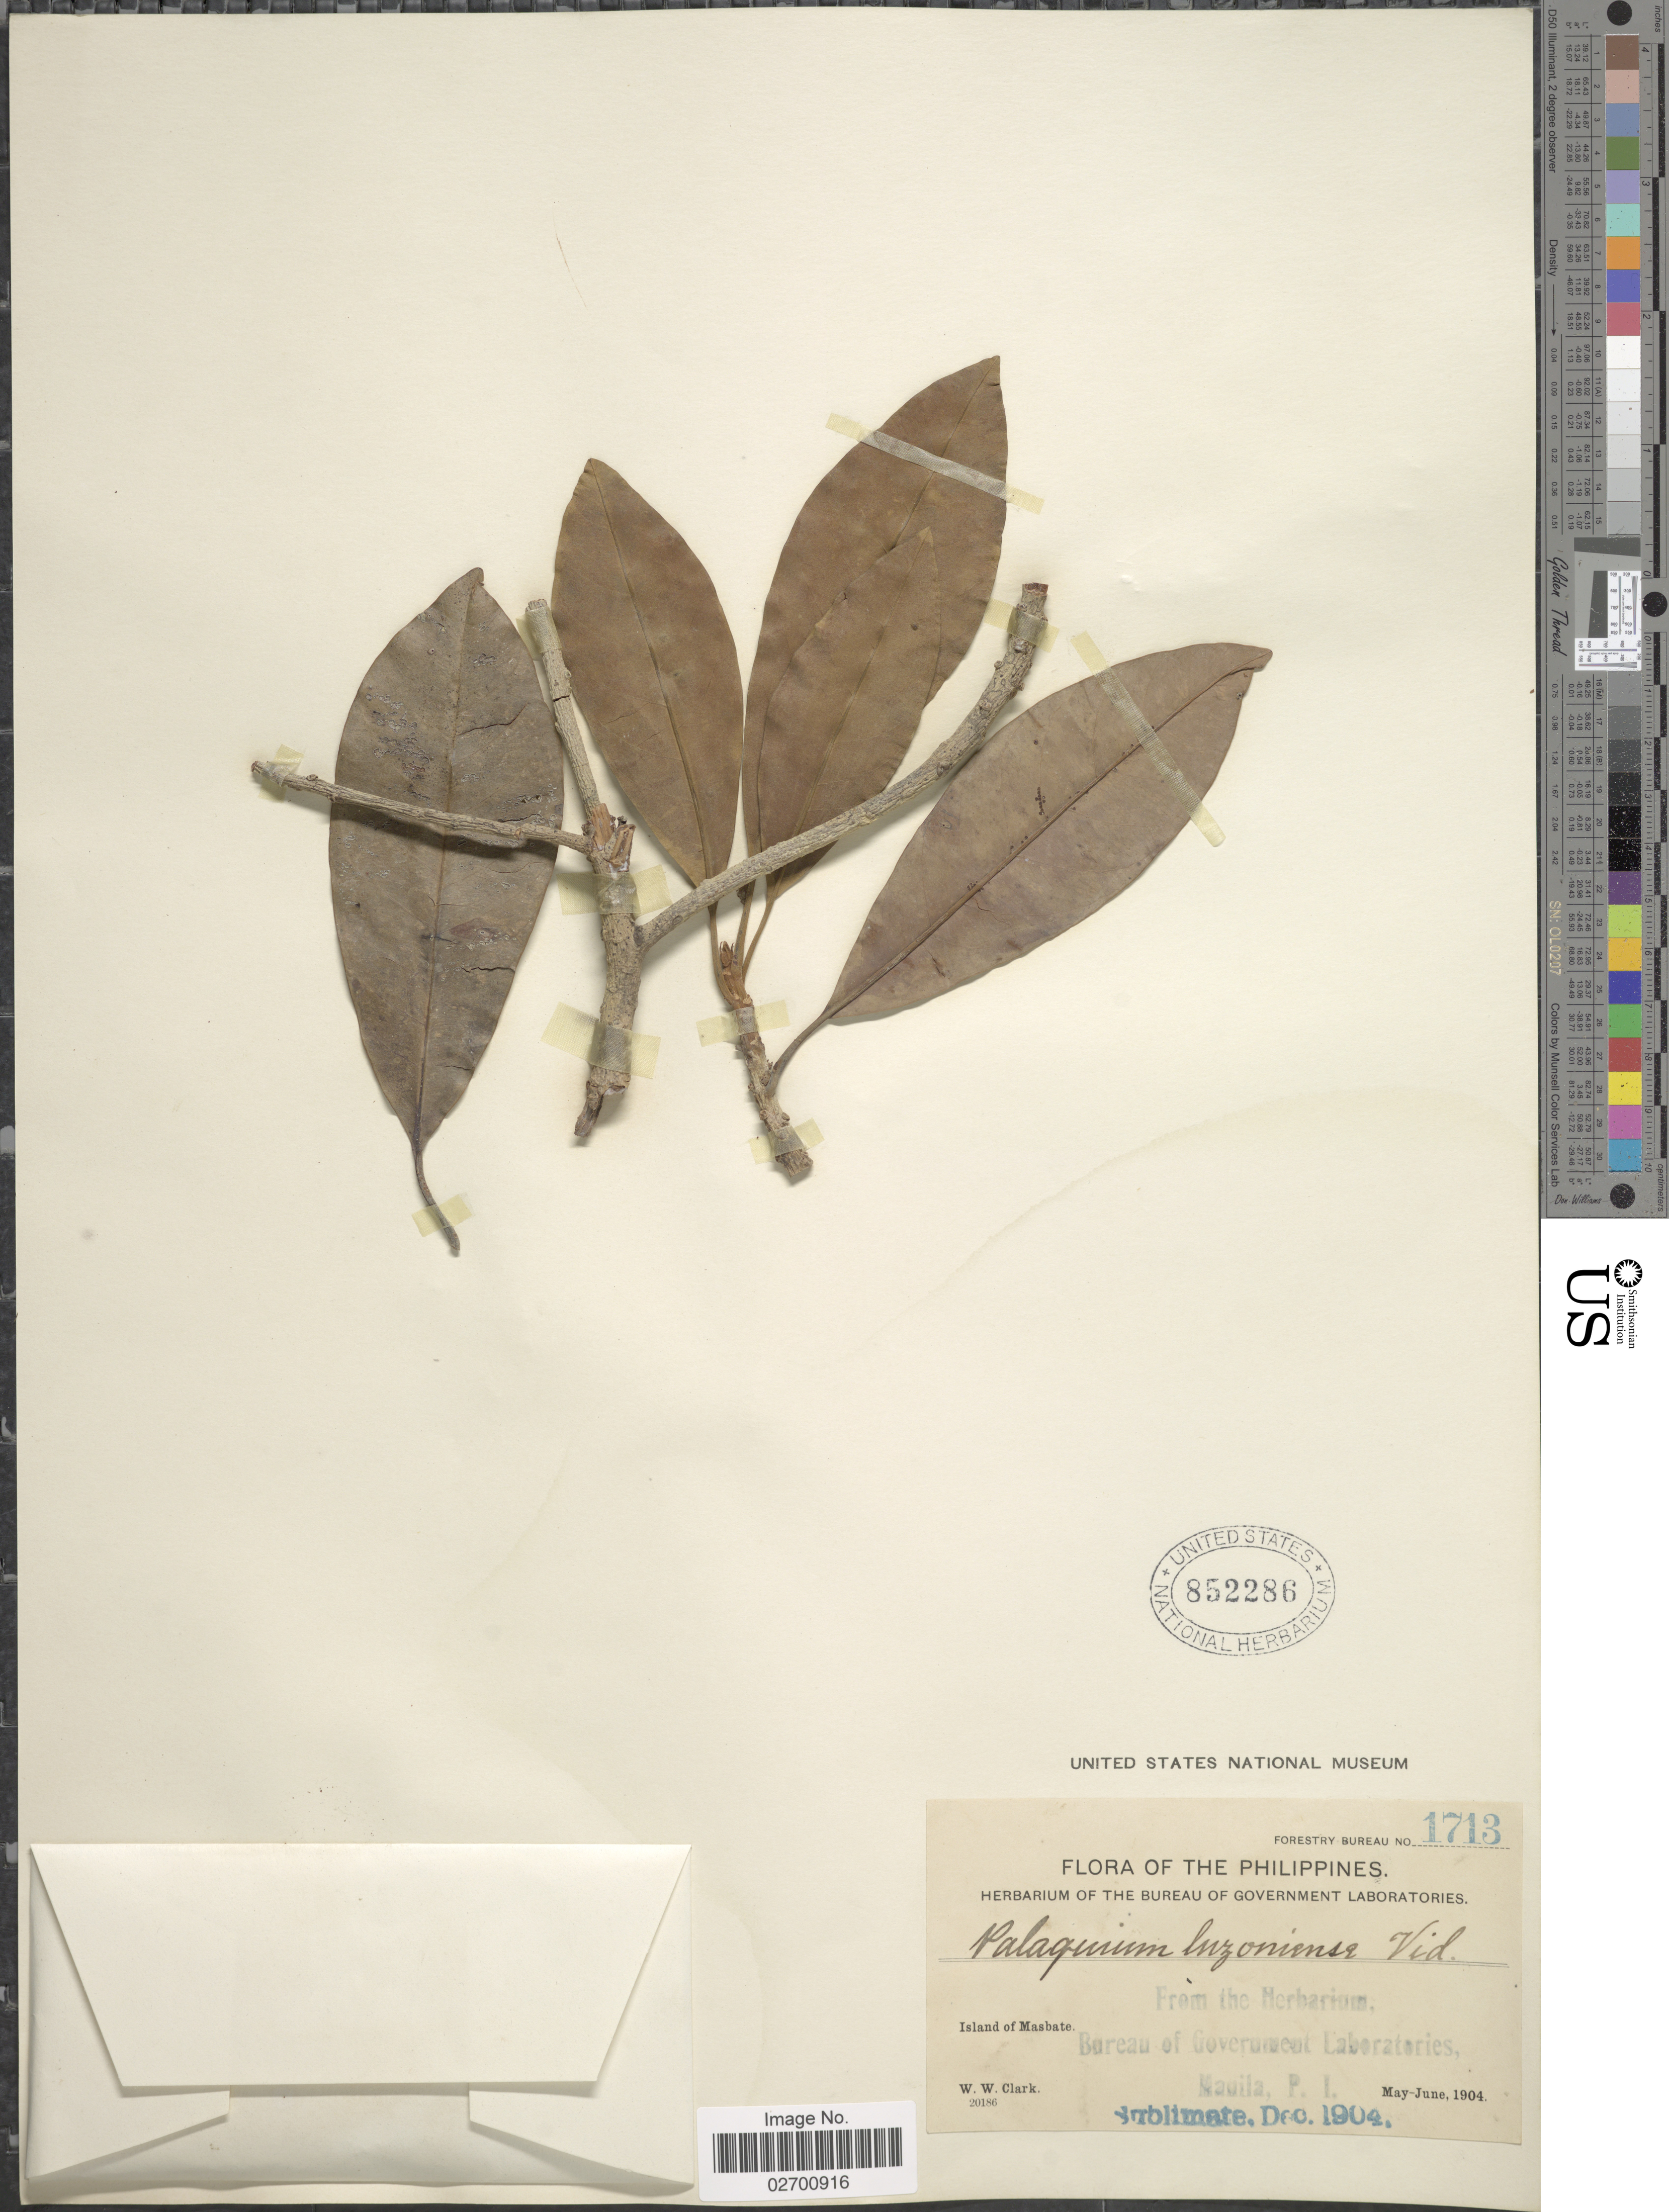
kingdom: Plantae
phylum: Tracheophyta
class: Magnoliopsida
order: Ericales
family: Sapotaceae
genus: Palaquium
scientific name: Palaquium luzoniense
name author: (Fern.-Vill.) S. Vidal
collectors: W. W. Clark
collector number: Forestry Bureau 1713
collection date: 1904-05/1904-06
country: Philippines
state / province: Bicol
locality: Island of Masbate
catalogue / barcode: US 852286